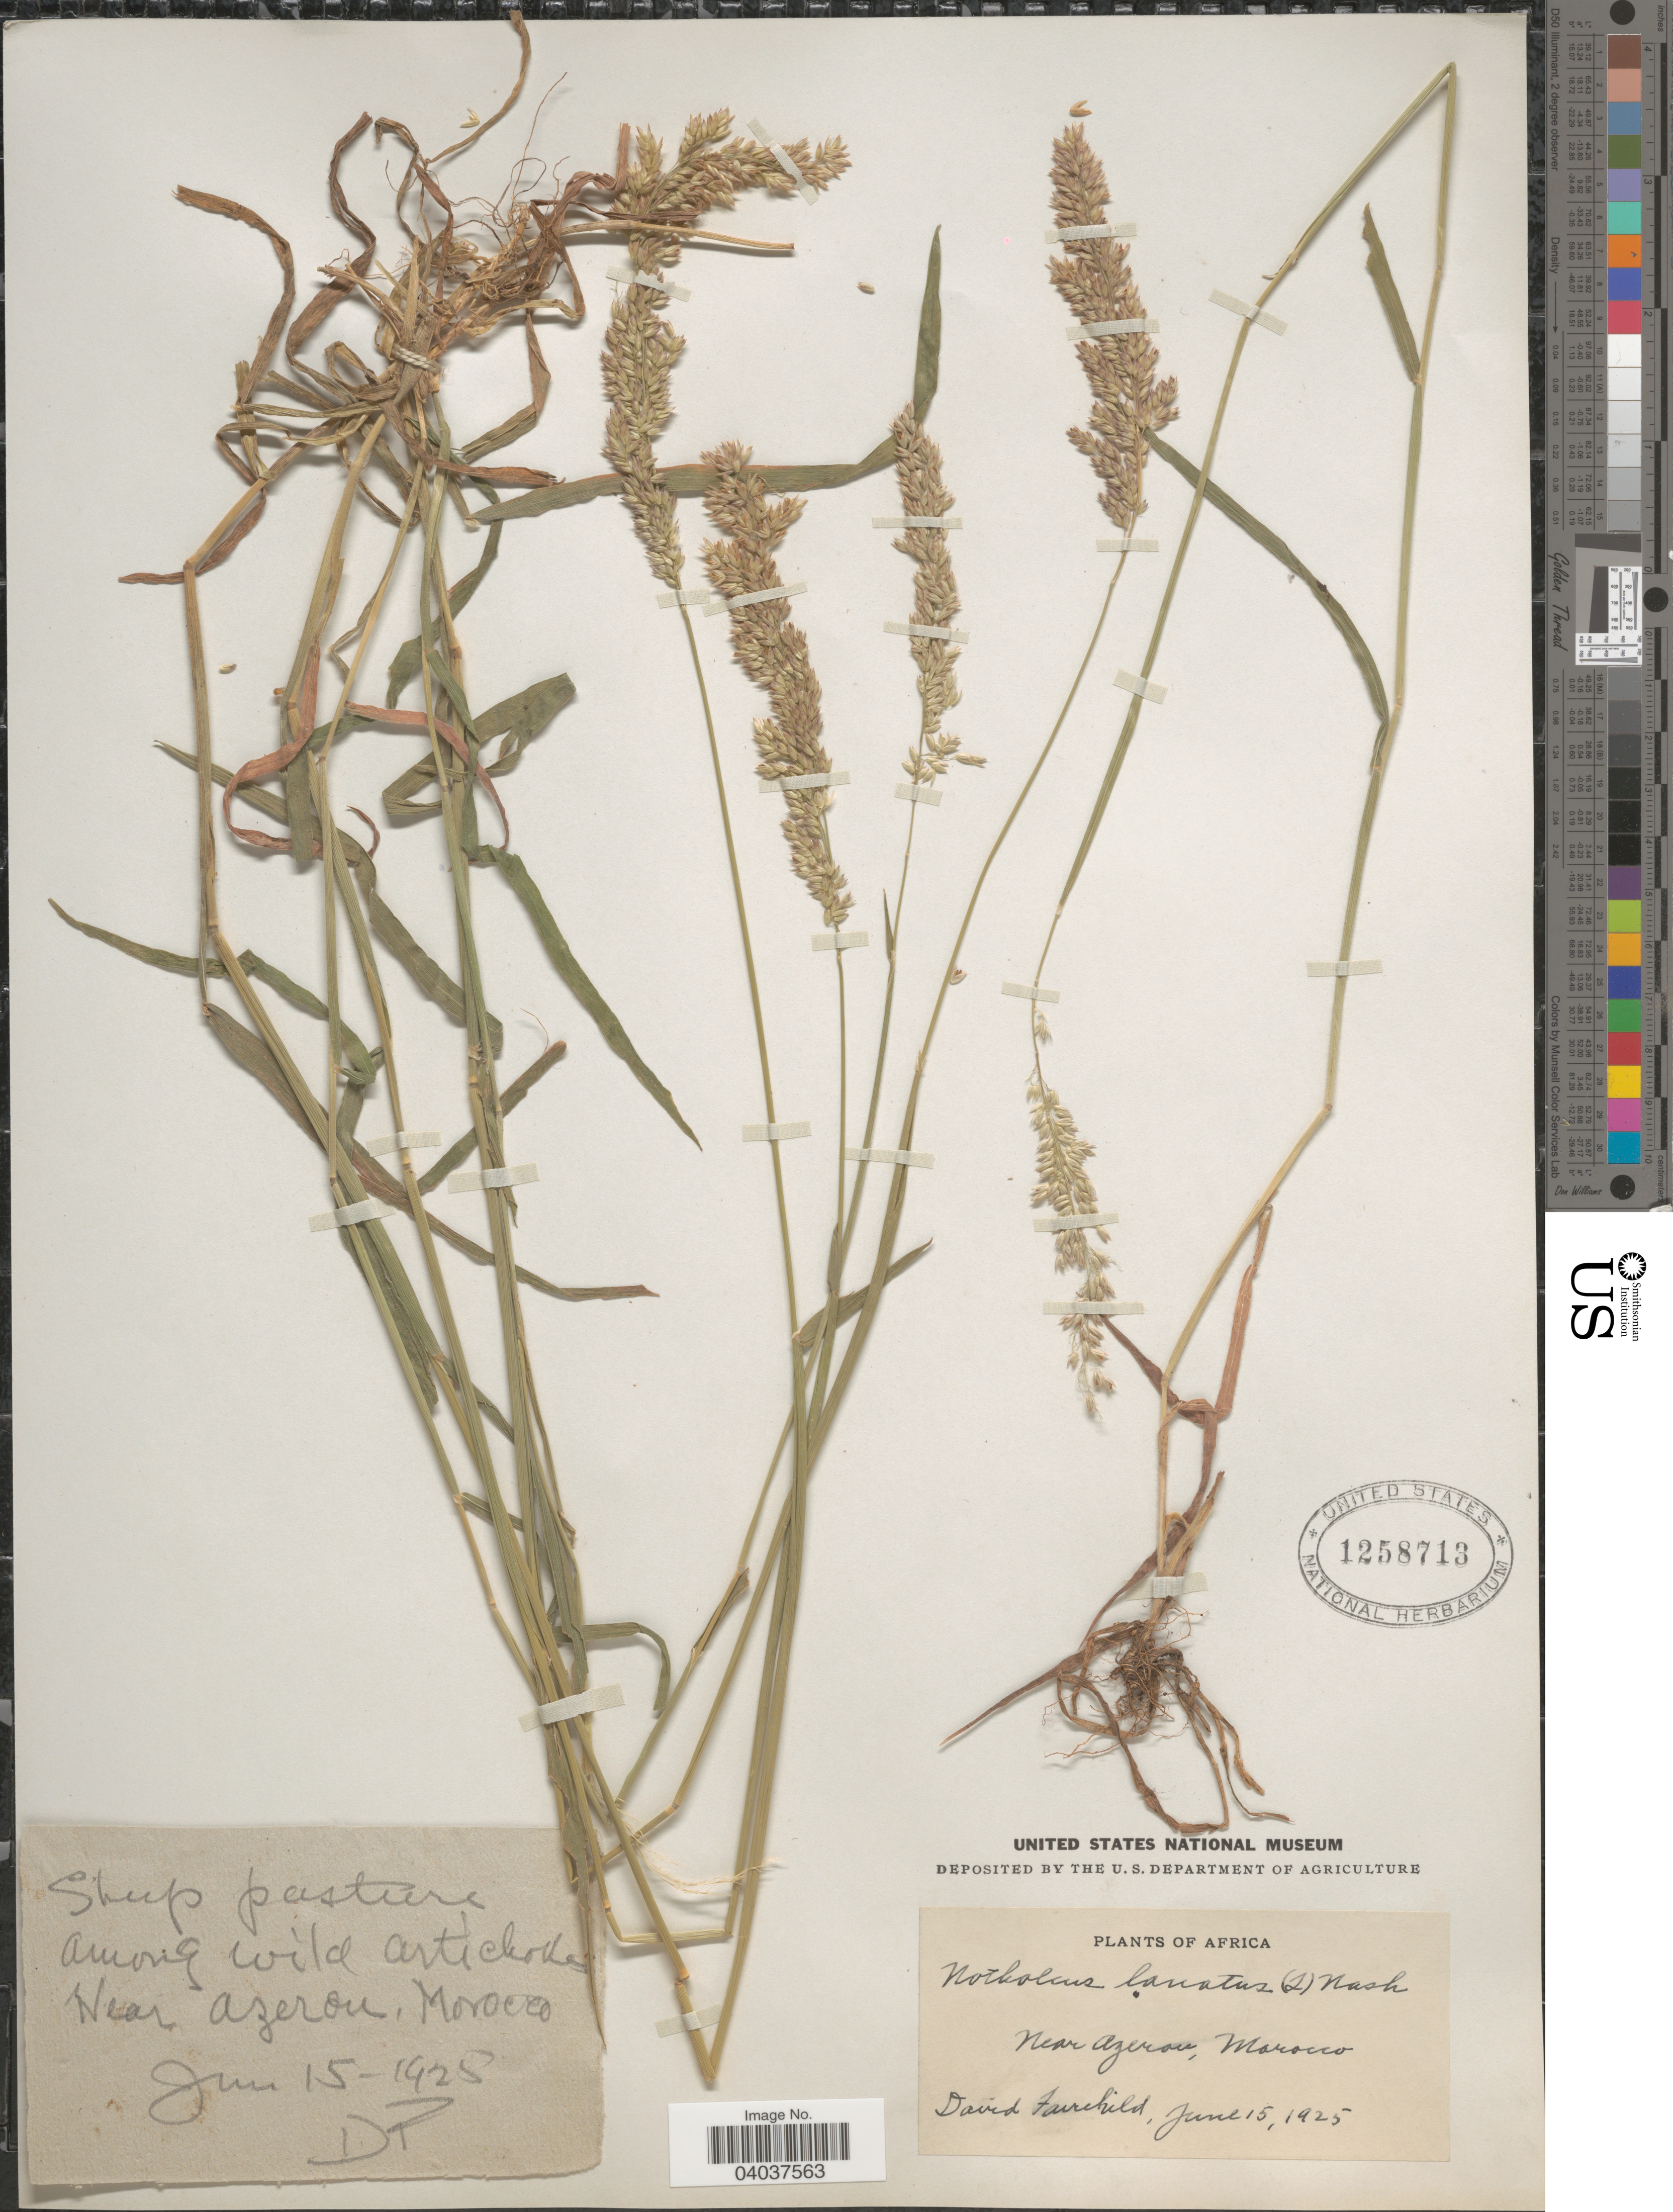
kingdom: Plantae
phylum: Tracheophyta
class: Liliopsida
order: Poales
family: Poaceae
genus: Holcus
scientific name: Holcus lanatus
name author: L.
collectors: D. Fairchild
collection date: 1925-06-15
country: Morocco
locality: Near Azerou.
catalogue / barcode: US 1258713